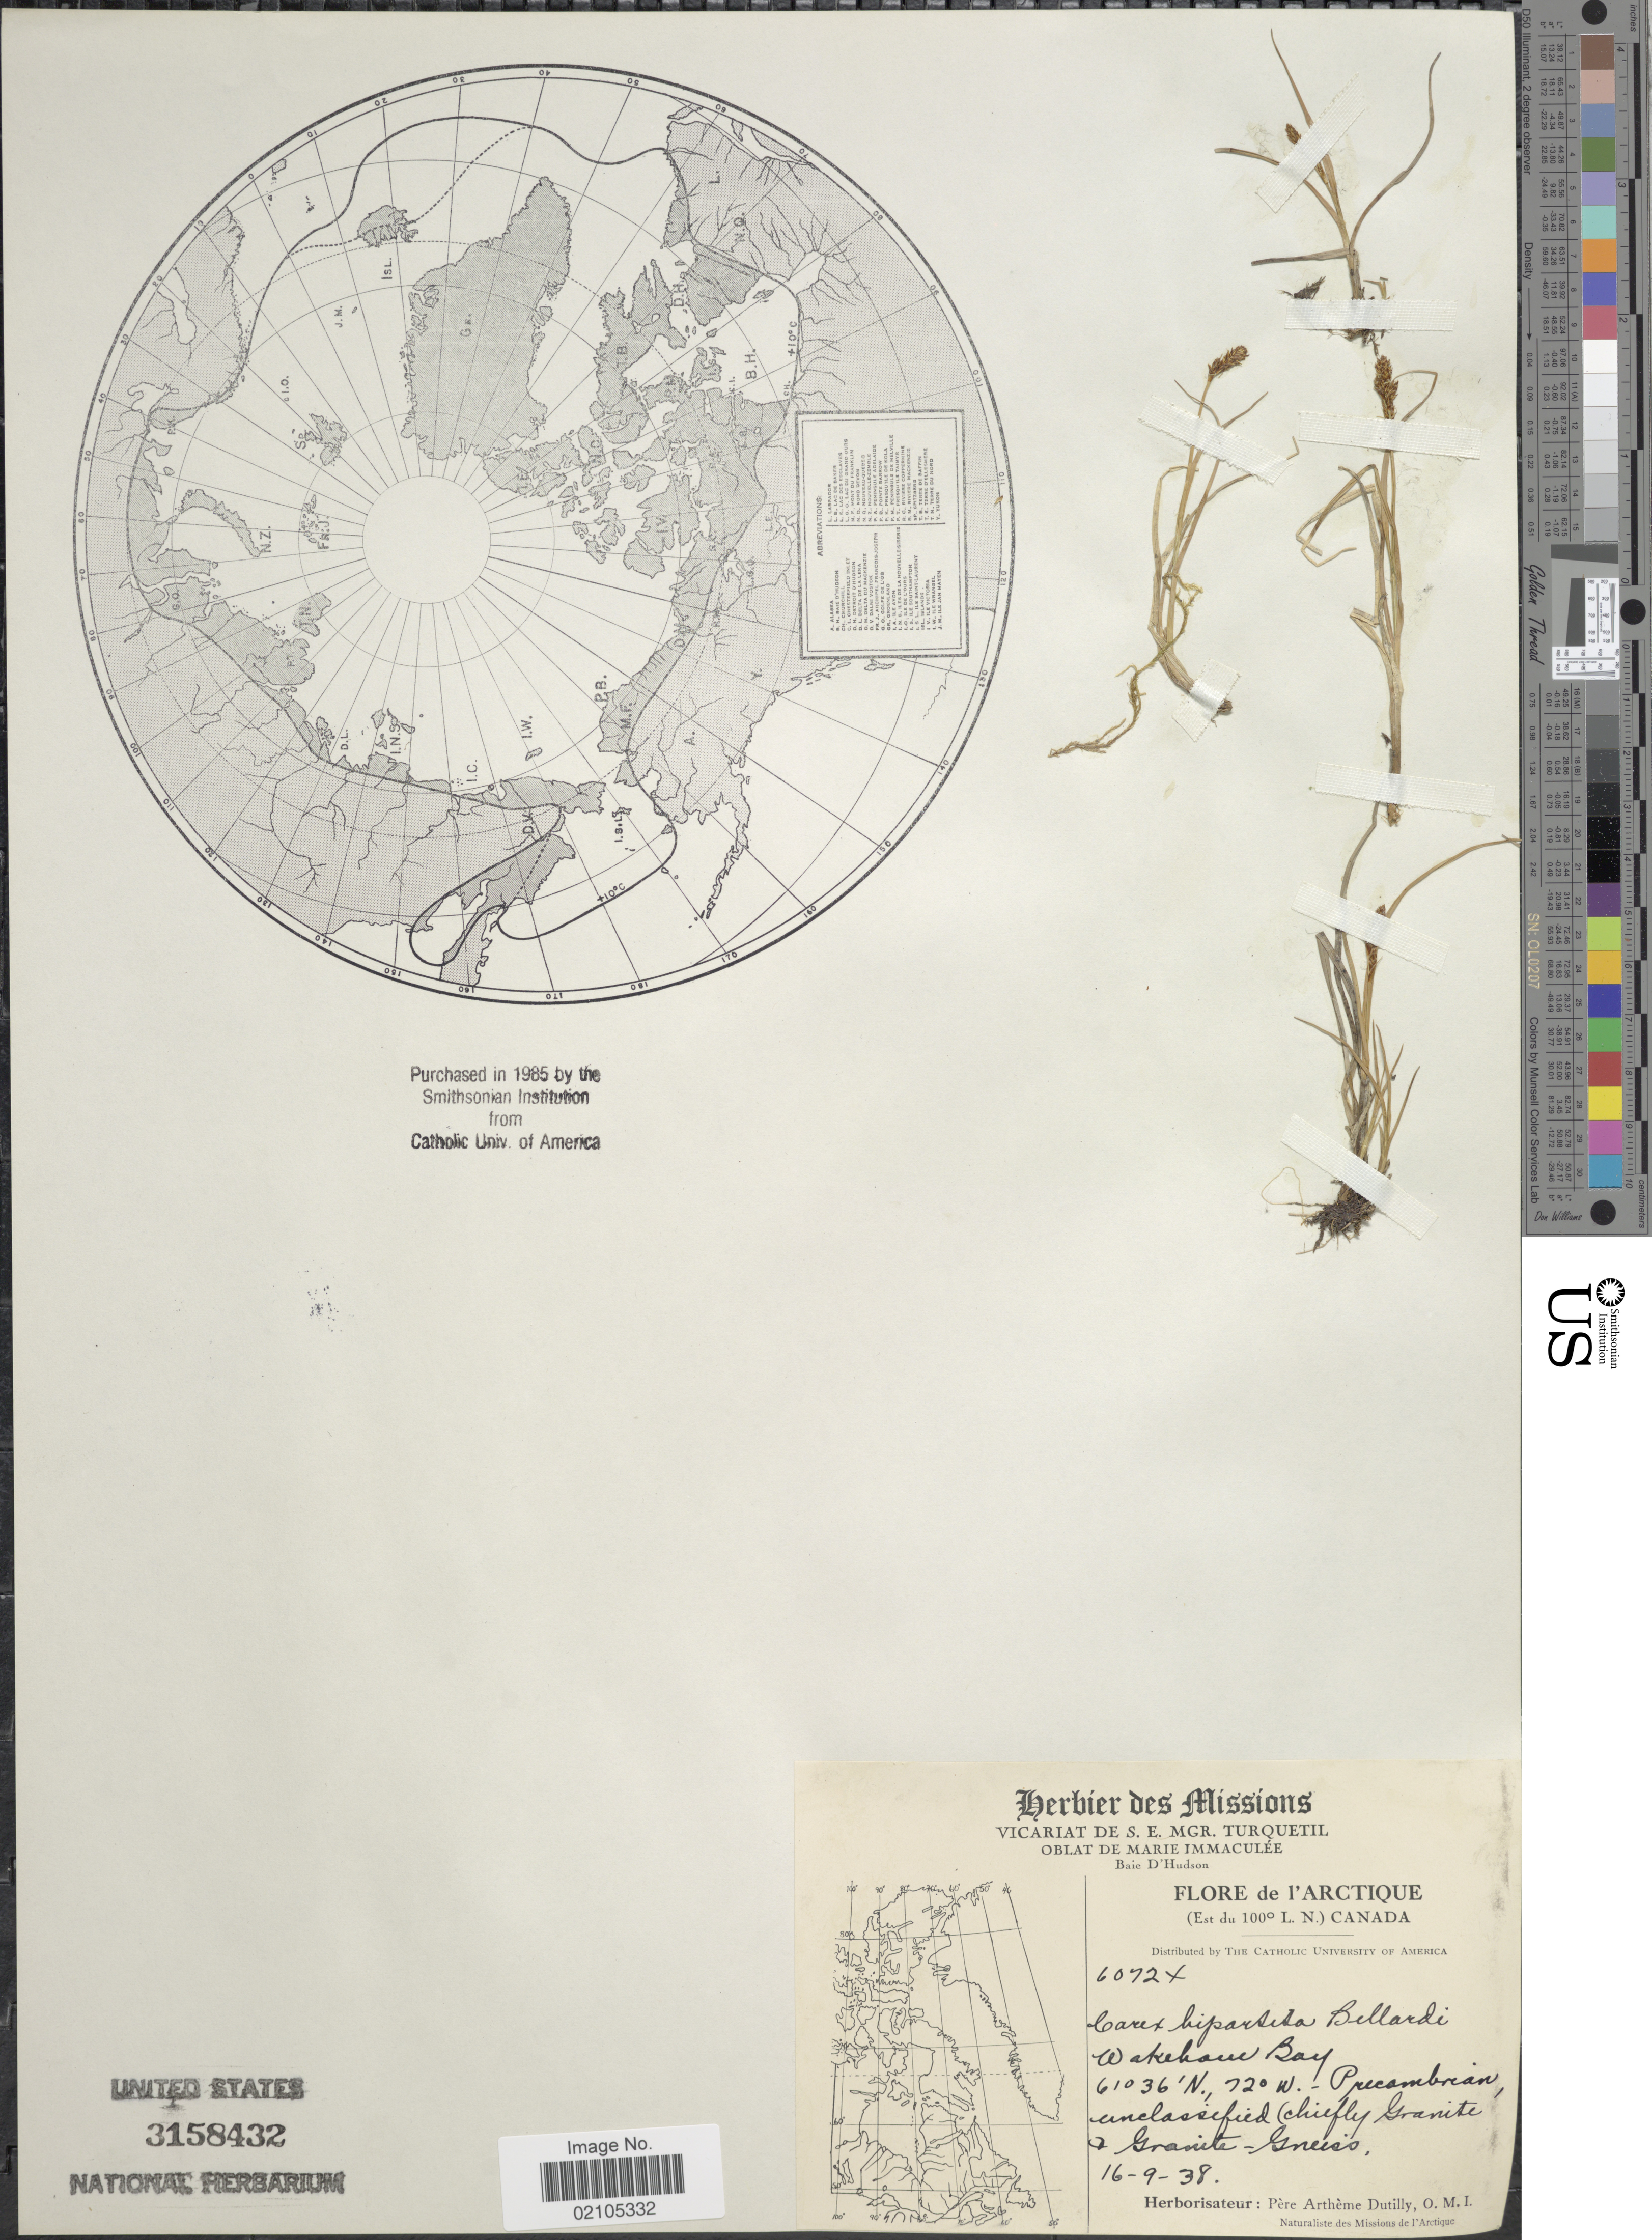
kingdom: Plantae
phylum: Tracheophyta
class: Liliopsida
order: Poales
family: Cyperaceae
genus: Carex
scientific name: Carex lachenalii subsp. lachenalii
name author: Schkuhr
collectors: A. Dutilly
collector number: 60724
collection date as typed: Transcribed d/m/y: 16/9/38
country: Canada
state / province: Quebec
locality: L'Arctique (Est du 100º L. N.) Canada. Wakeham Bay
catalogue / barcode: US 3158432